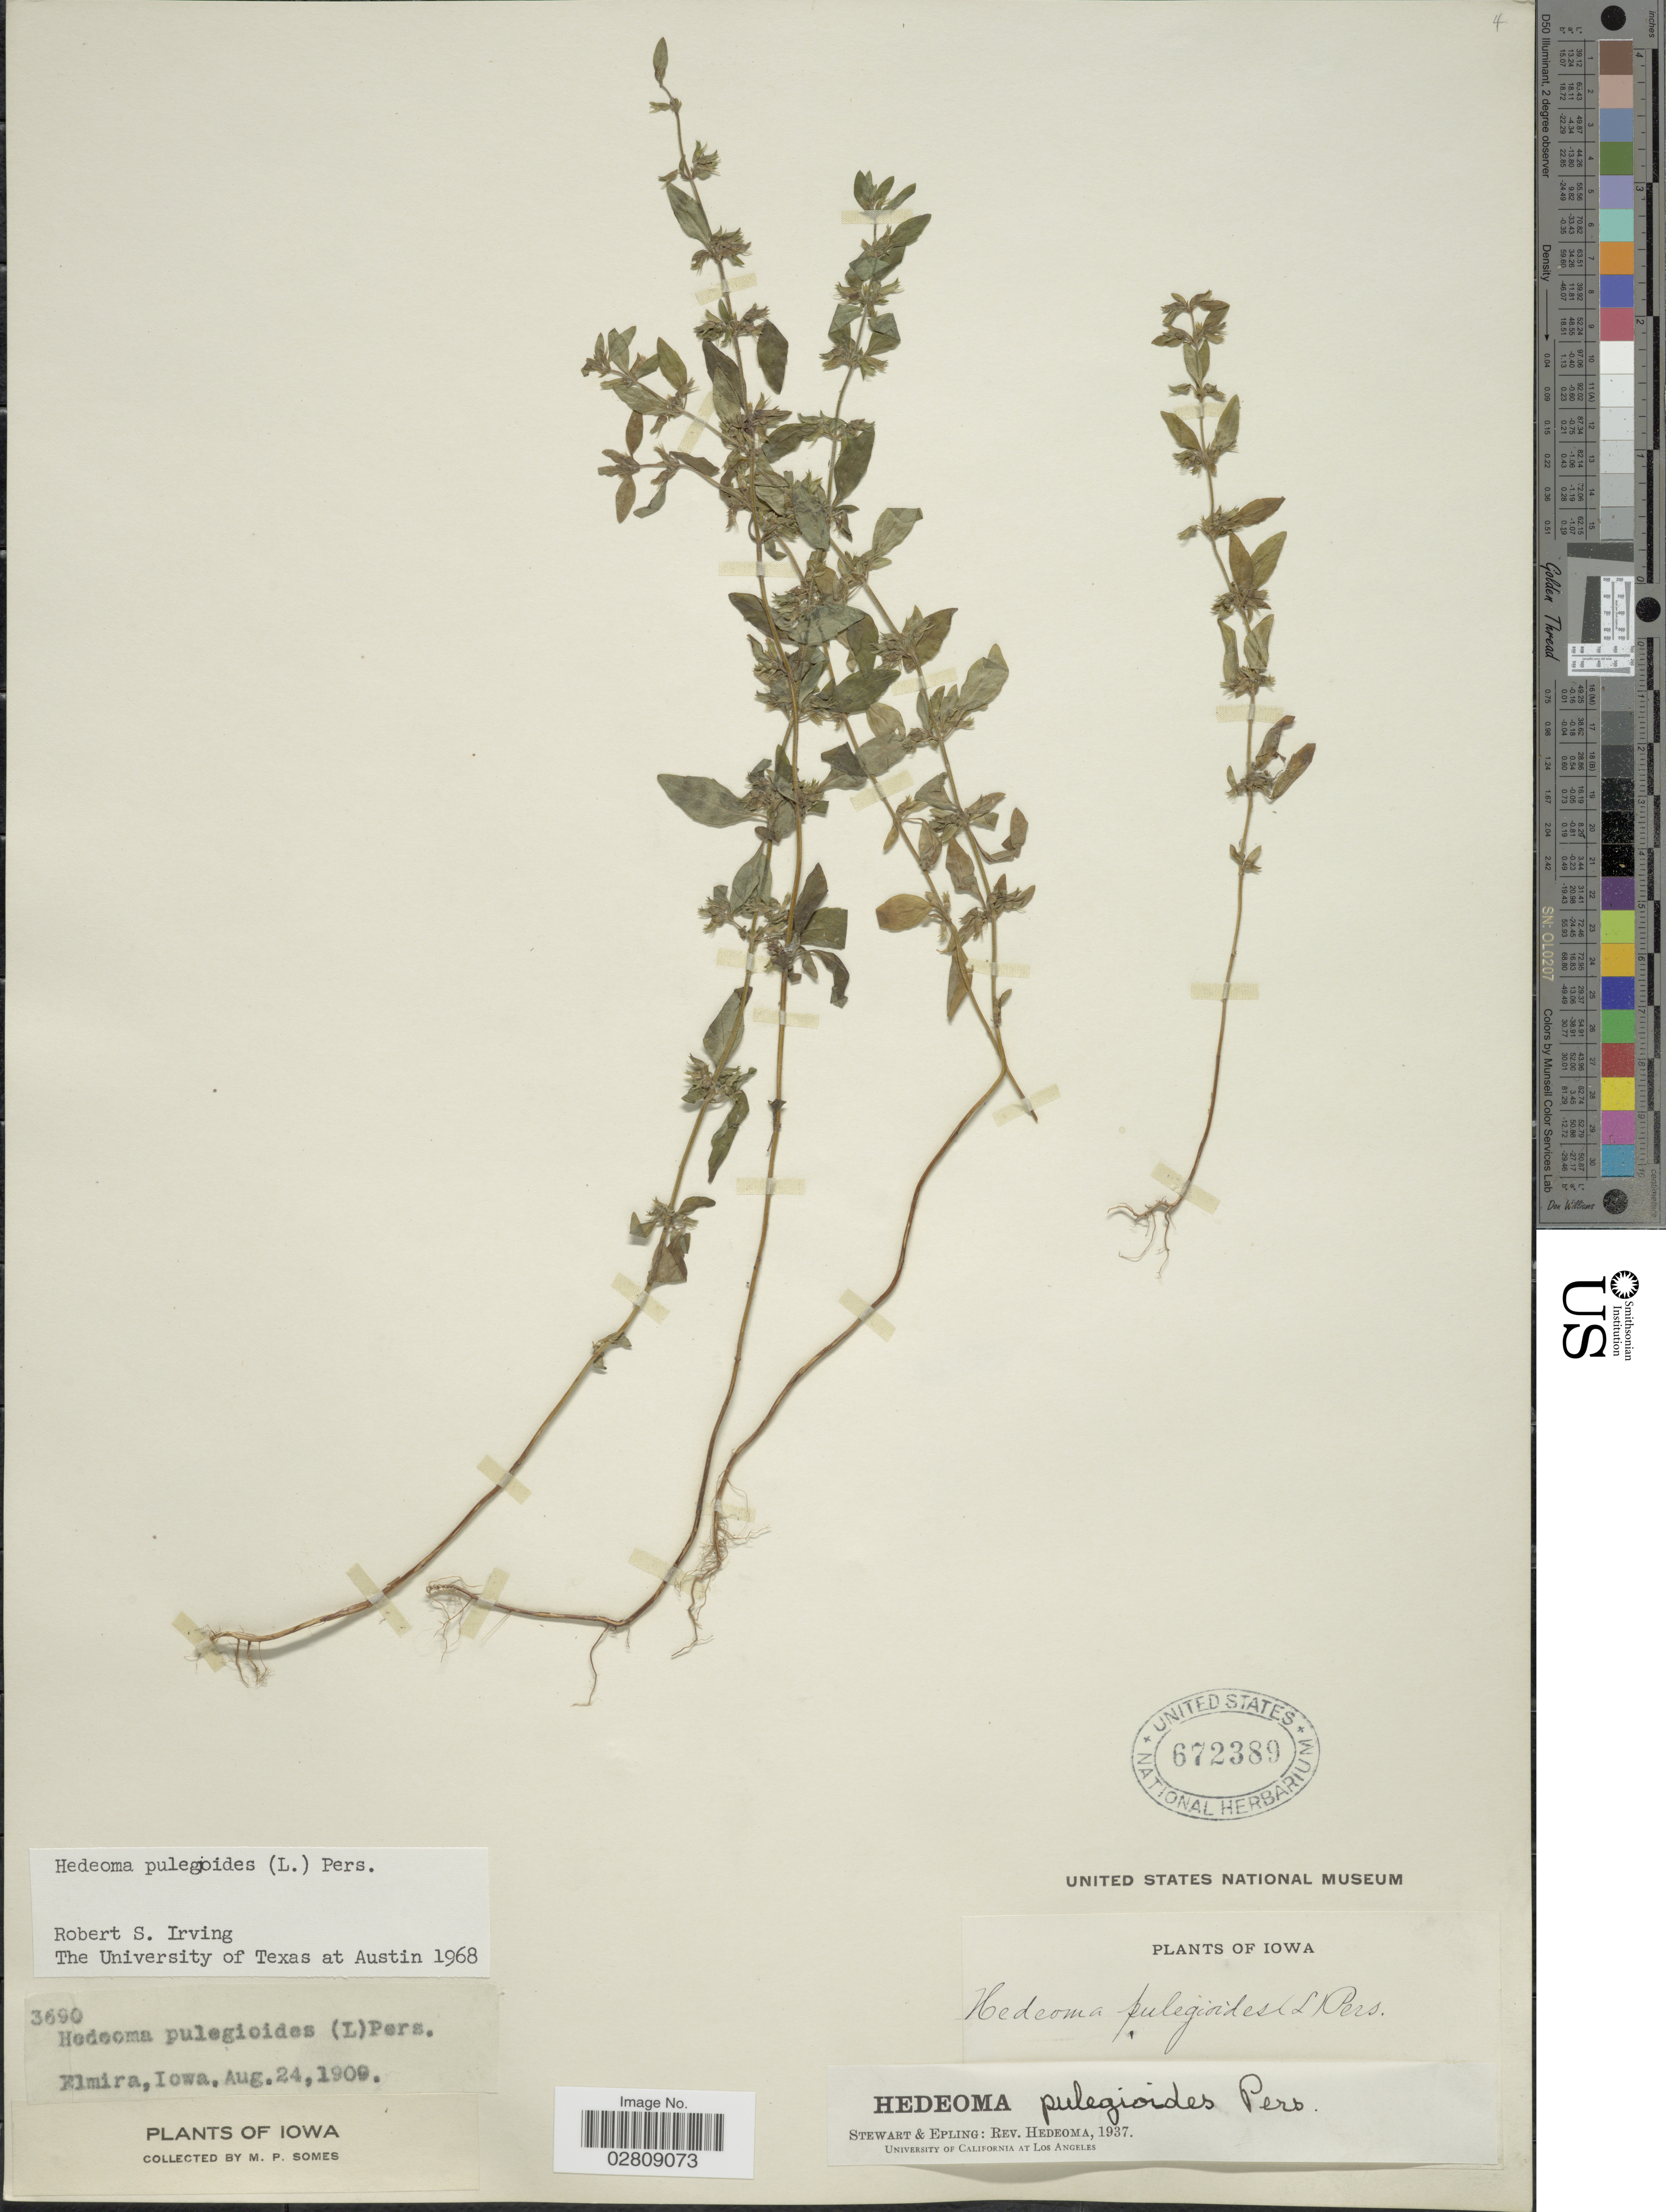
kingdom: Plantae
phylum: Tracheophyta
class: Magnoliopsida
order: Lamiales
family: Lamiaceae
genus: Hedeoma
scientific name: Hedeoma pulegioides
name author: (L.) Pers.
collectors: M. Somes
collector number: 3690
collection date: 1909-08-24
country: United States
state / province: Iowa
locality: Elmira.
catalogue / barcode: US 672389